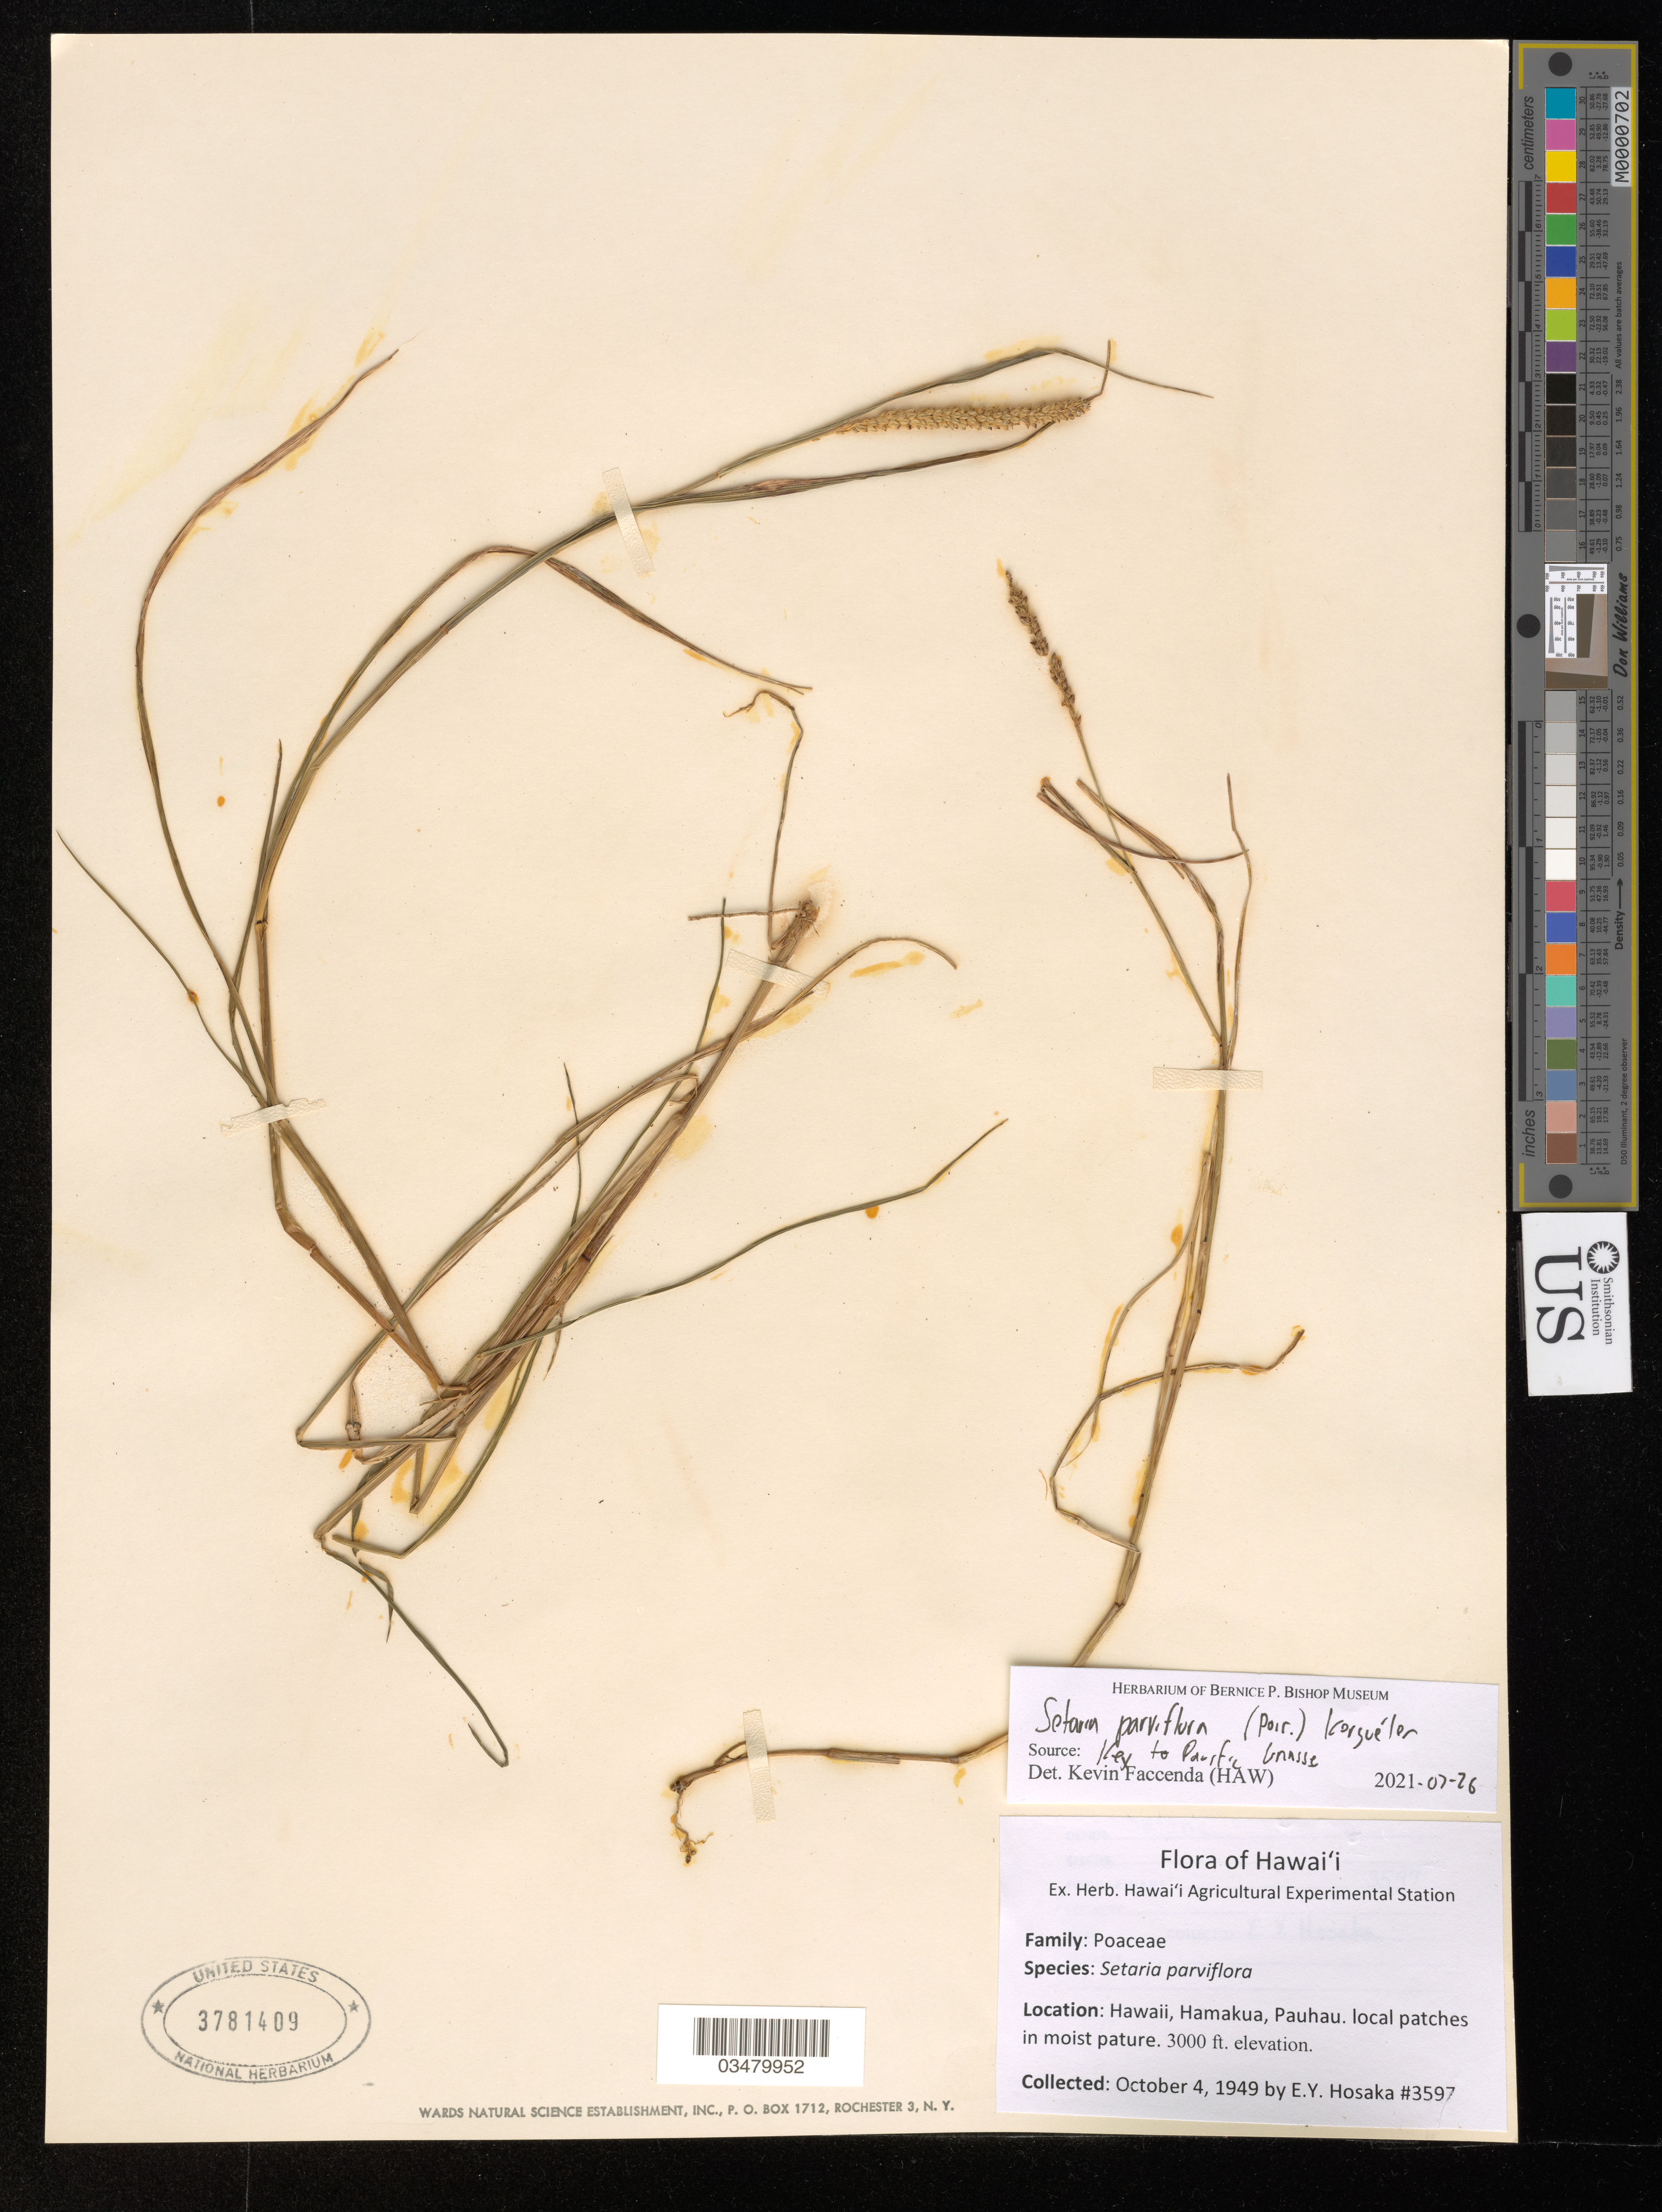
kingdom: Plantae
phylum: Tracheophyta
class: Liliopsida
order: Poales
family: Poaceae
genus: Setaria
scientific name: Setaria parviflora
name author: (Poir.) Kerguélen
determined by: Faccenda, K.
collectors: E. Y. Hosaka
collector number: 3597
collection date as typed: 4 Oct 1949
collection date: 1949-10-04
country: United States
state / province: Hawaii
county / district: Hawaii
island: Hawaii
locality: Hamakua, Pauhau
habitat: Moist pasture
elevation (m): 914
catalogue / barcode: US 3781409